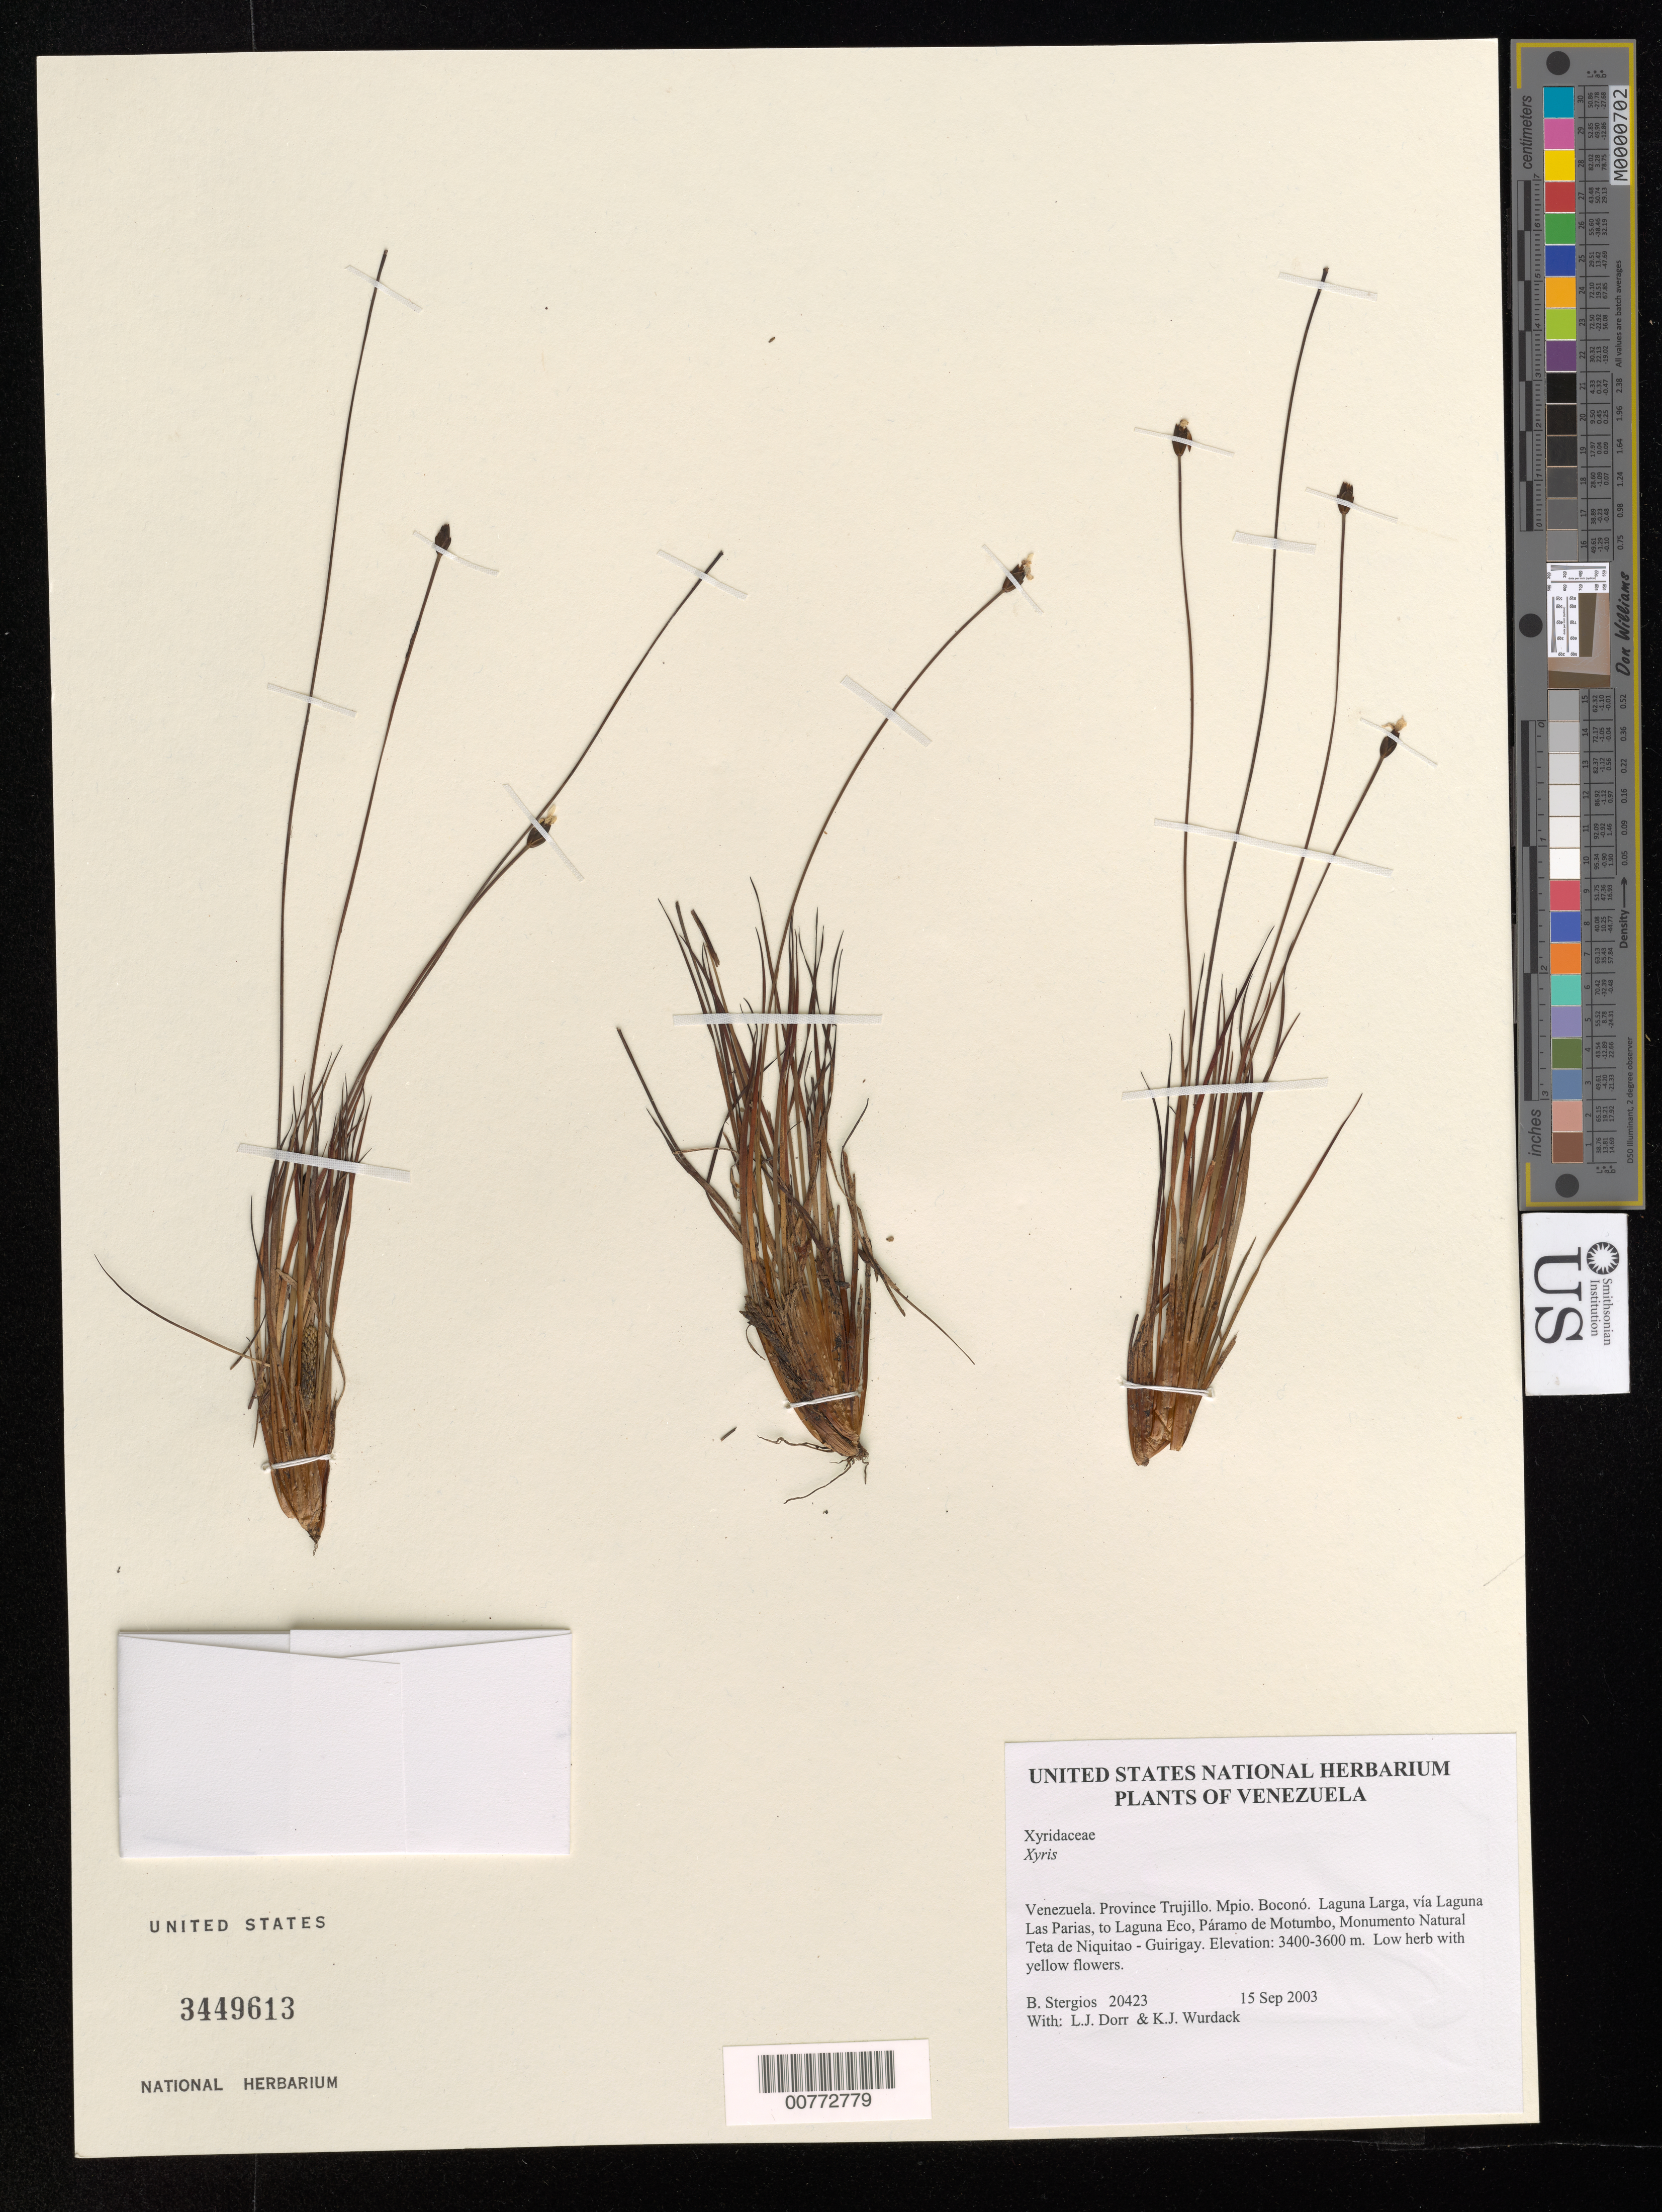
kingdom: Plantae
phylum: Tracheophyta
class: Liliopsida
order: Poales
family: Xyridaceae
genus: Xyris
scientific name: Xyris sp.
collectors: B. G. Stergios, L. J. Dorr & K. Wurdack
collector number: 20423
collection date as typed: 15 Sep 2003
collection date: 2003-09-15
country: Venezuela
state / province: Trujillo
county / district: Boconó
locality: Laguna Larga, vía Laguna Las Parias, to Laguna Eco, Páramo de Motumbo, Monumento Natural Teta de Niquitao - Guirigay.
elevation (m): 3400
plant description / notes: PORT, US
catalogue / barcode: US 3449613